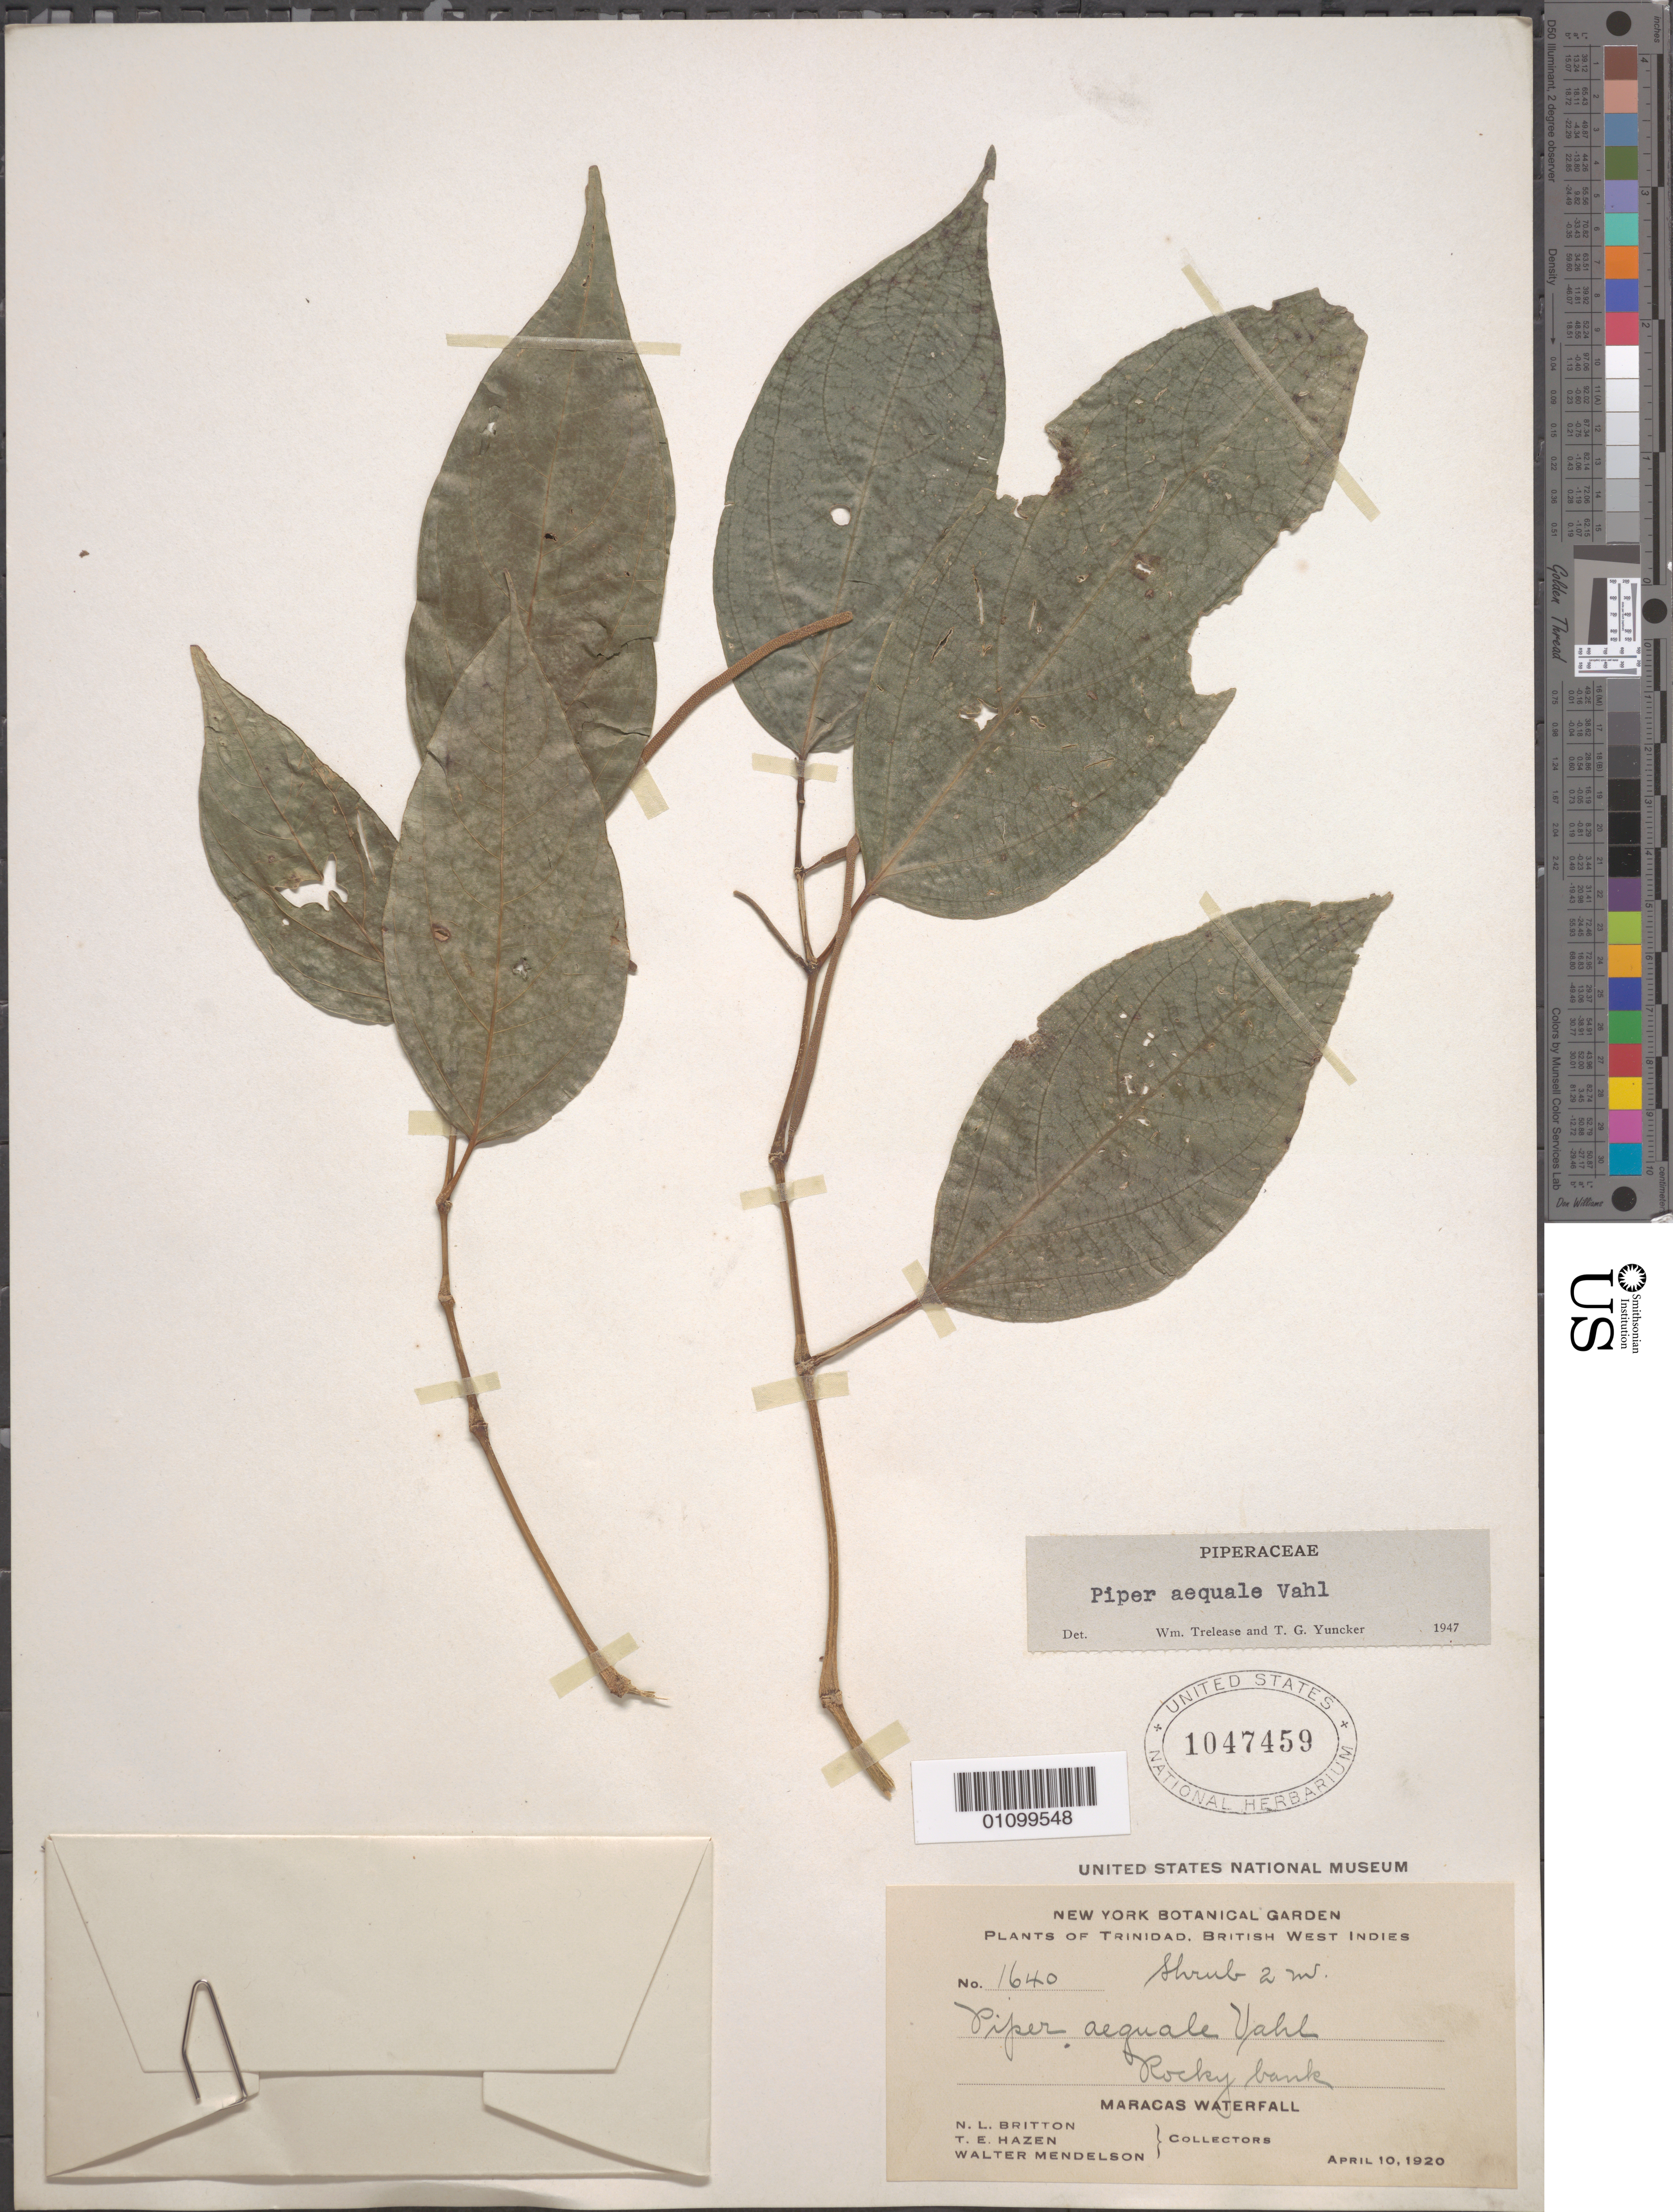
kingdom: Plantae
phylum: Tracheophyta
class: Magnoliopsida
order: Piperales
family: Piperaceae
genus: Piper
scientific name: Piper aequale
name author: Vahl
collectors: N. Britton, T. E. Hazen & W. Mendelson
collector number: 1640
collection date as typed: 10 Apr 1920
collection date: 1920-04-10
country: Trinidad and Tobago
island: Trinidad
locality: Rocky bank, Maracas Waterfall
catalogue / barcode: US 1047459